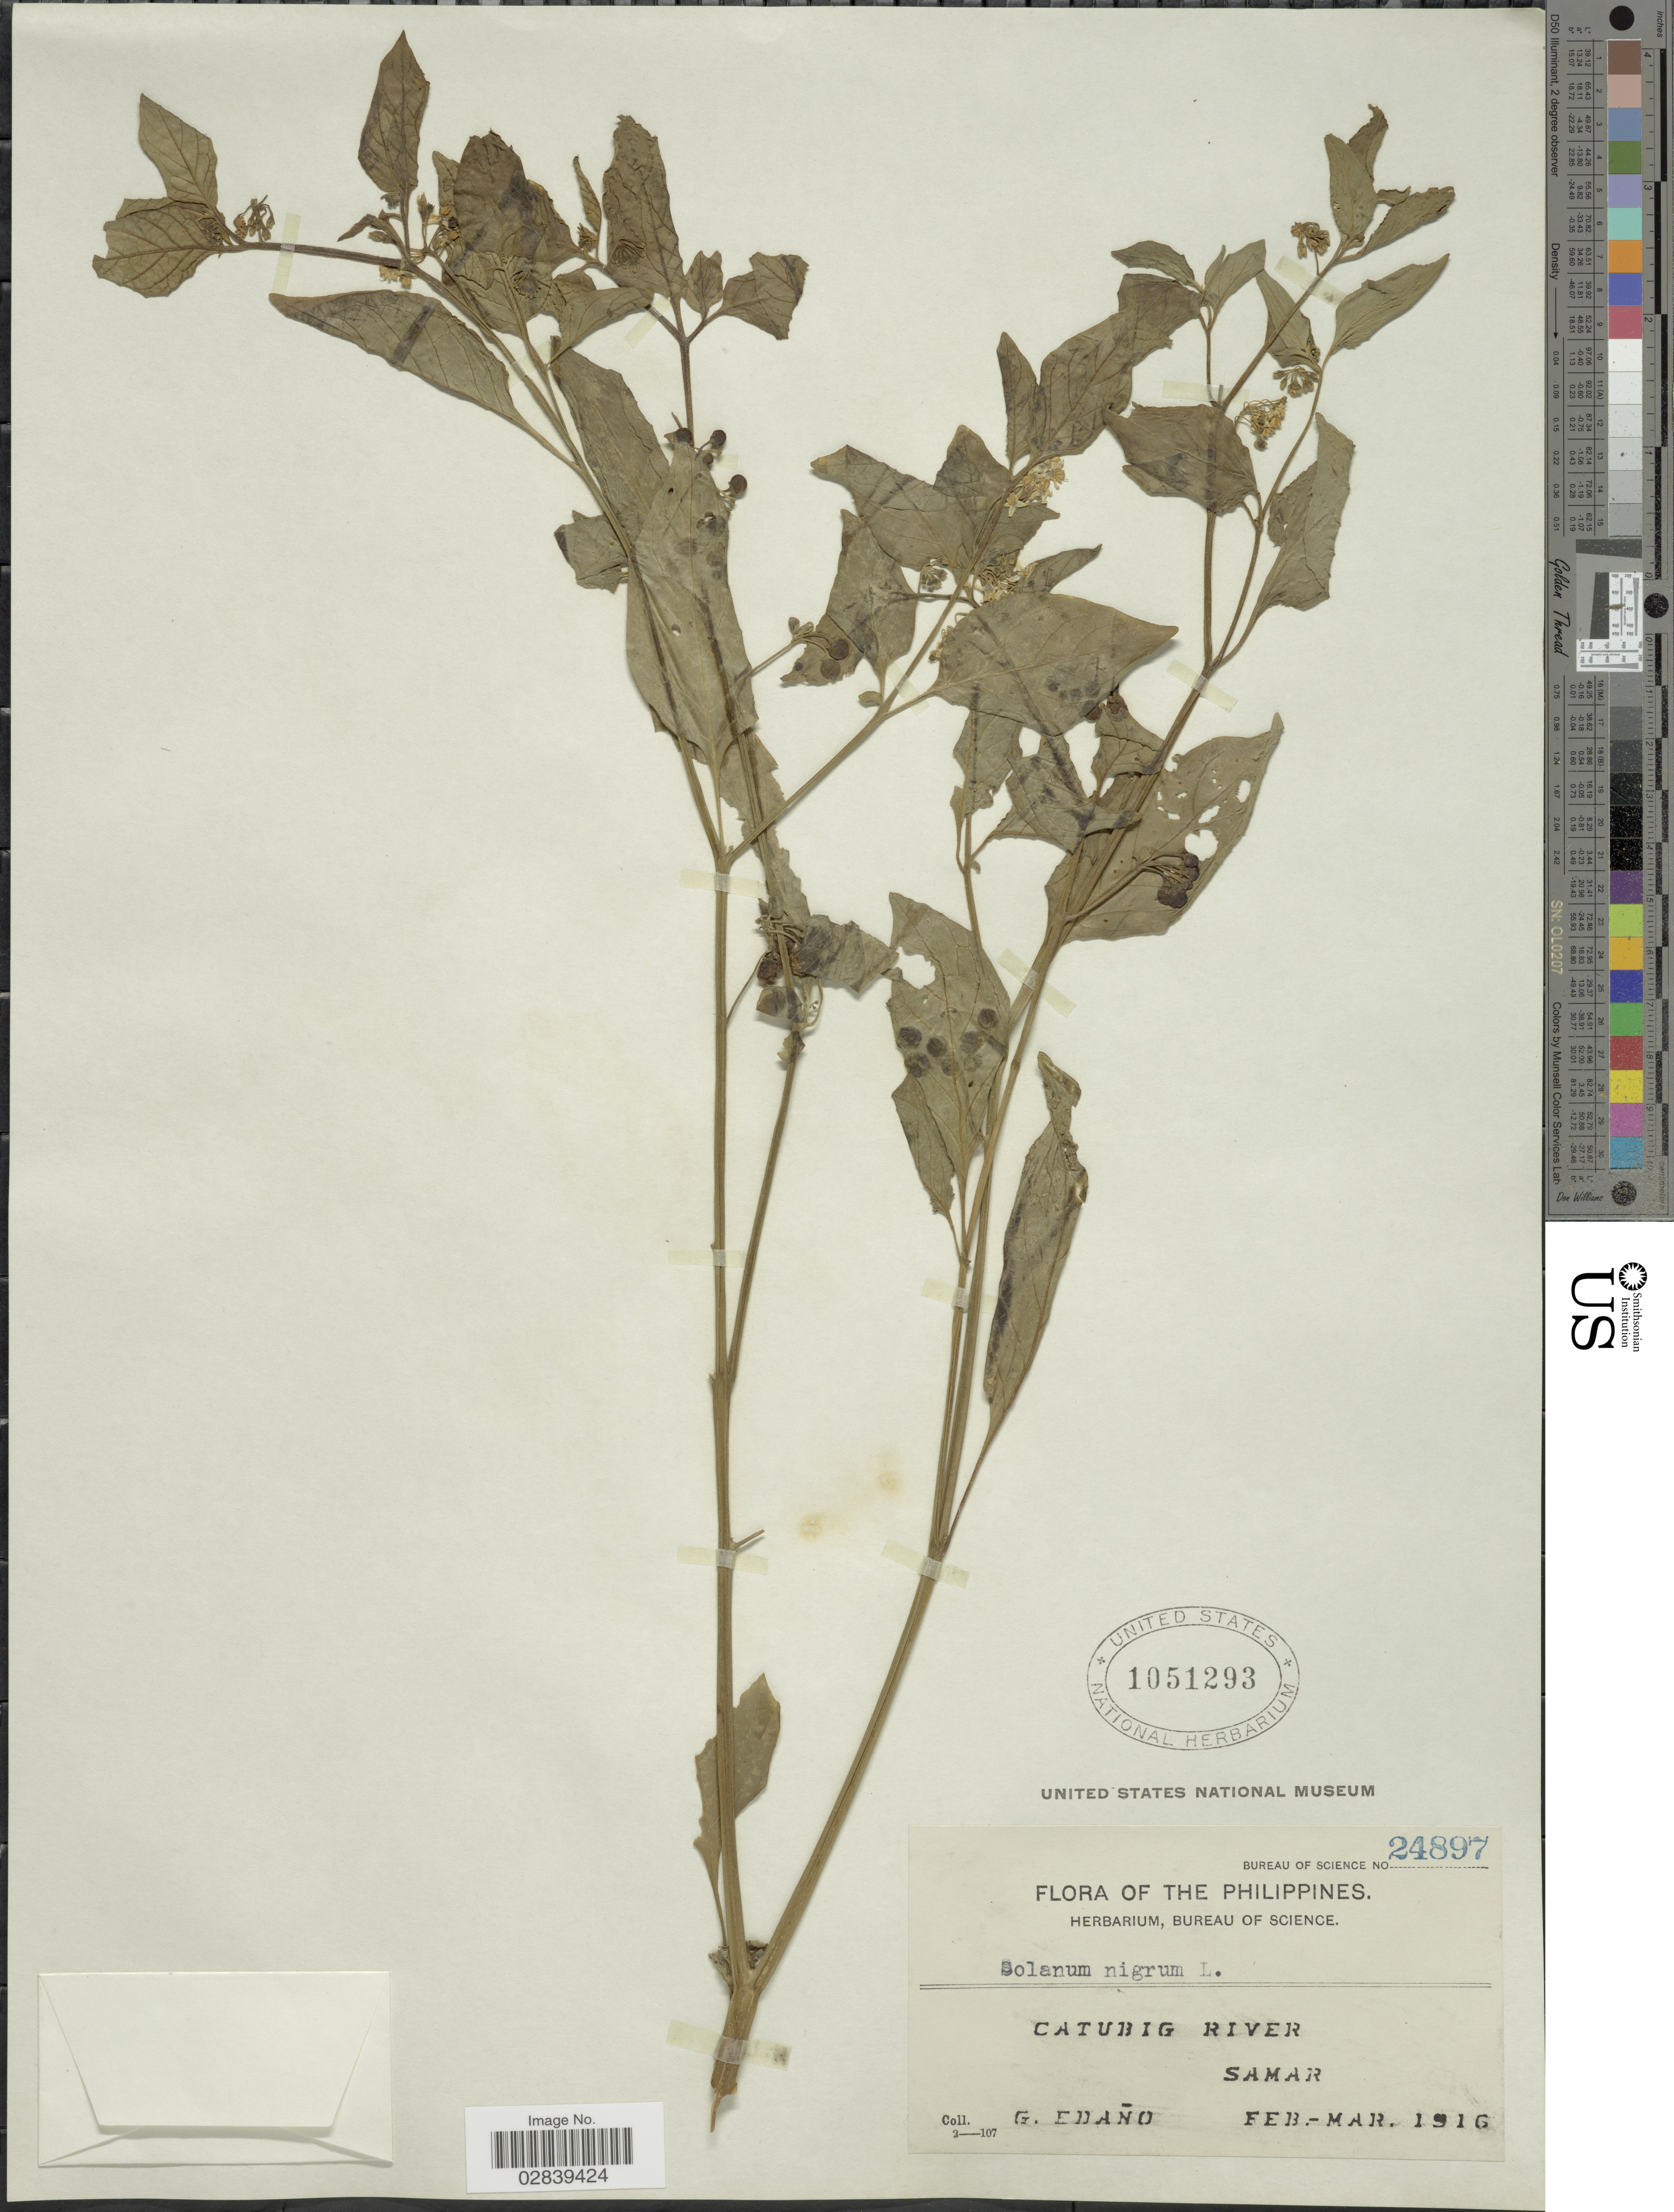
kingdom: Plantae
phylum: Tracheophyta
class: Magnoliopsida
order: Solanales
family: Solanaceae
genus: Solanum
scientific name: Solanum nigrum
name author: L.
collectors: G. Edaño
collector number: Bureau of Science 24897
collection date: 1916-02/1916-03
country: Philippines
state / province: Eastern Visayas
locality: Catubig River, Samar.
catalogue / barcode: US 1051293